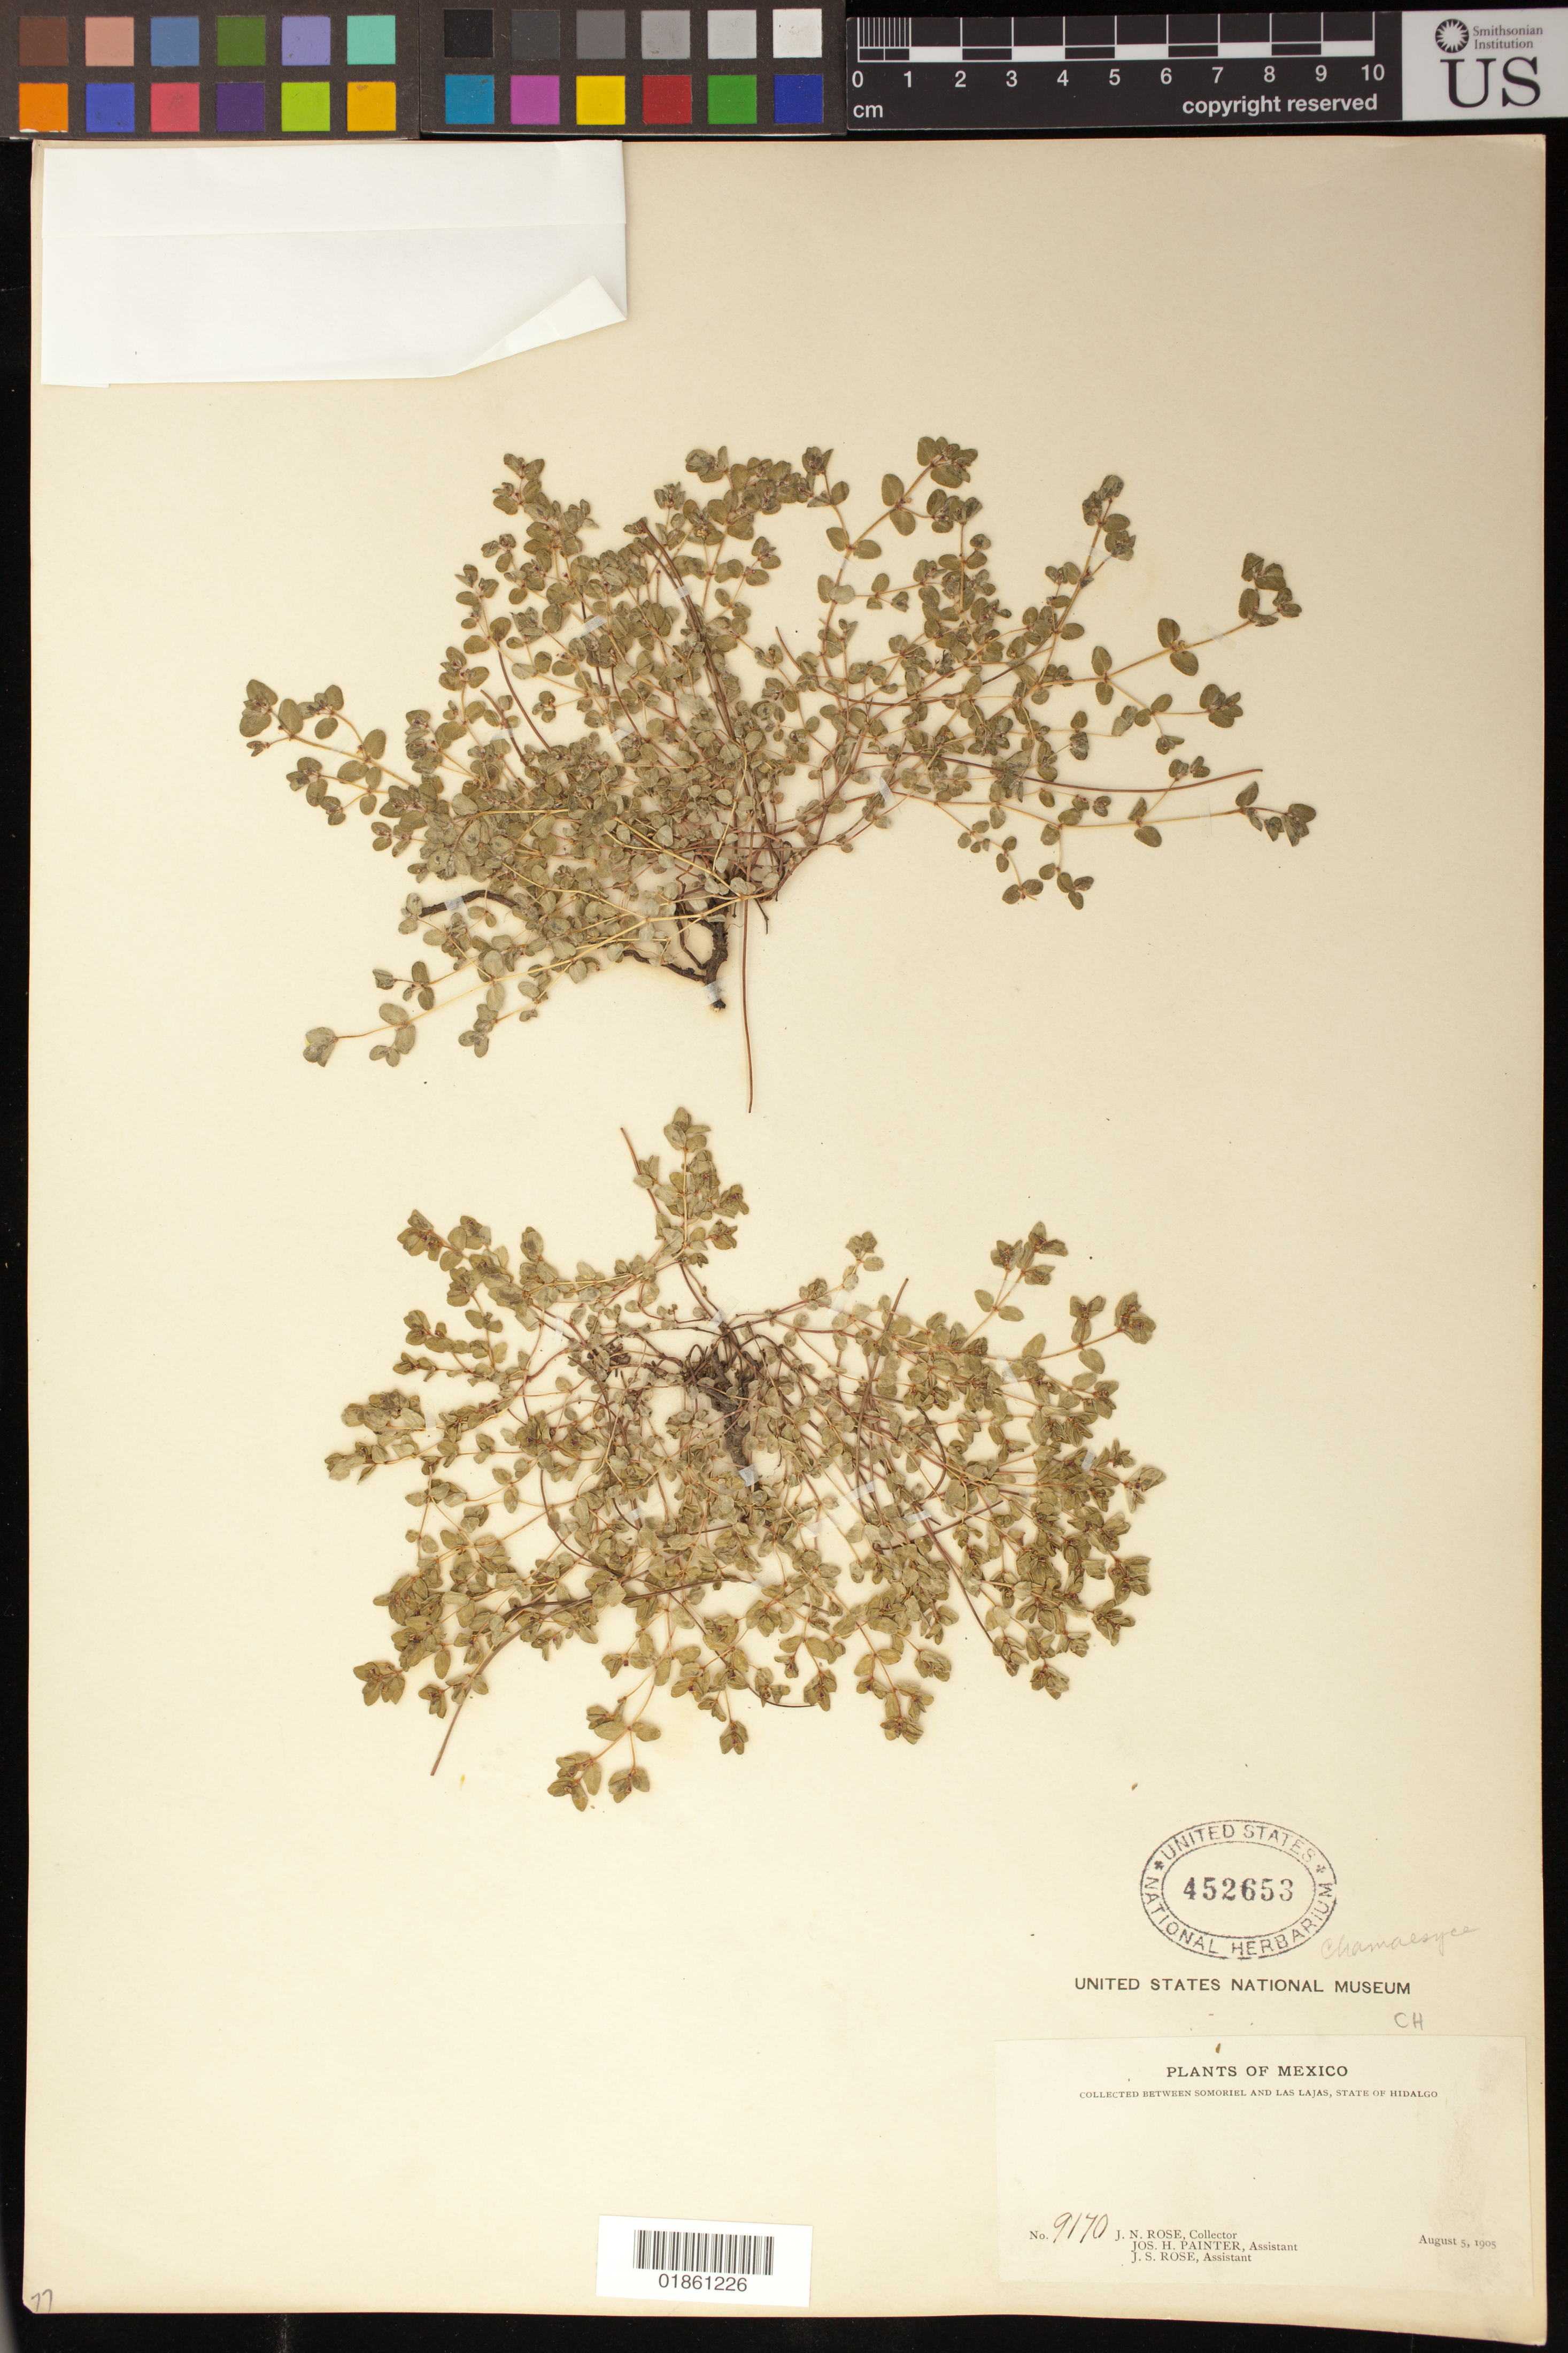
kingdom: Plantae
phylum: Tracheophyta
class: Magnoliopsida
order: Malpighiales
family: Euphorbiaceae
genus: Euphorbia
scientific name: Euphorbia sp.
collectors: J. N. Rose, J. H. Painter & J. S. Rose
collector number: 9170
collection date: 1905-08-05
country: Mexico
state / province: Hidalgo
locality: Between Somoriel and Las Lajas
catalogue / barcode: US 452653